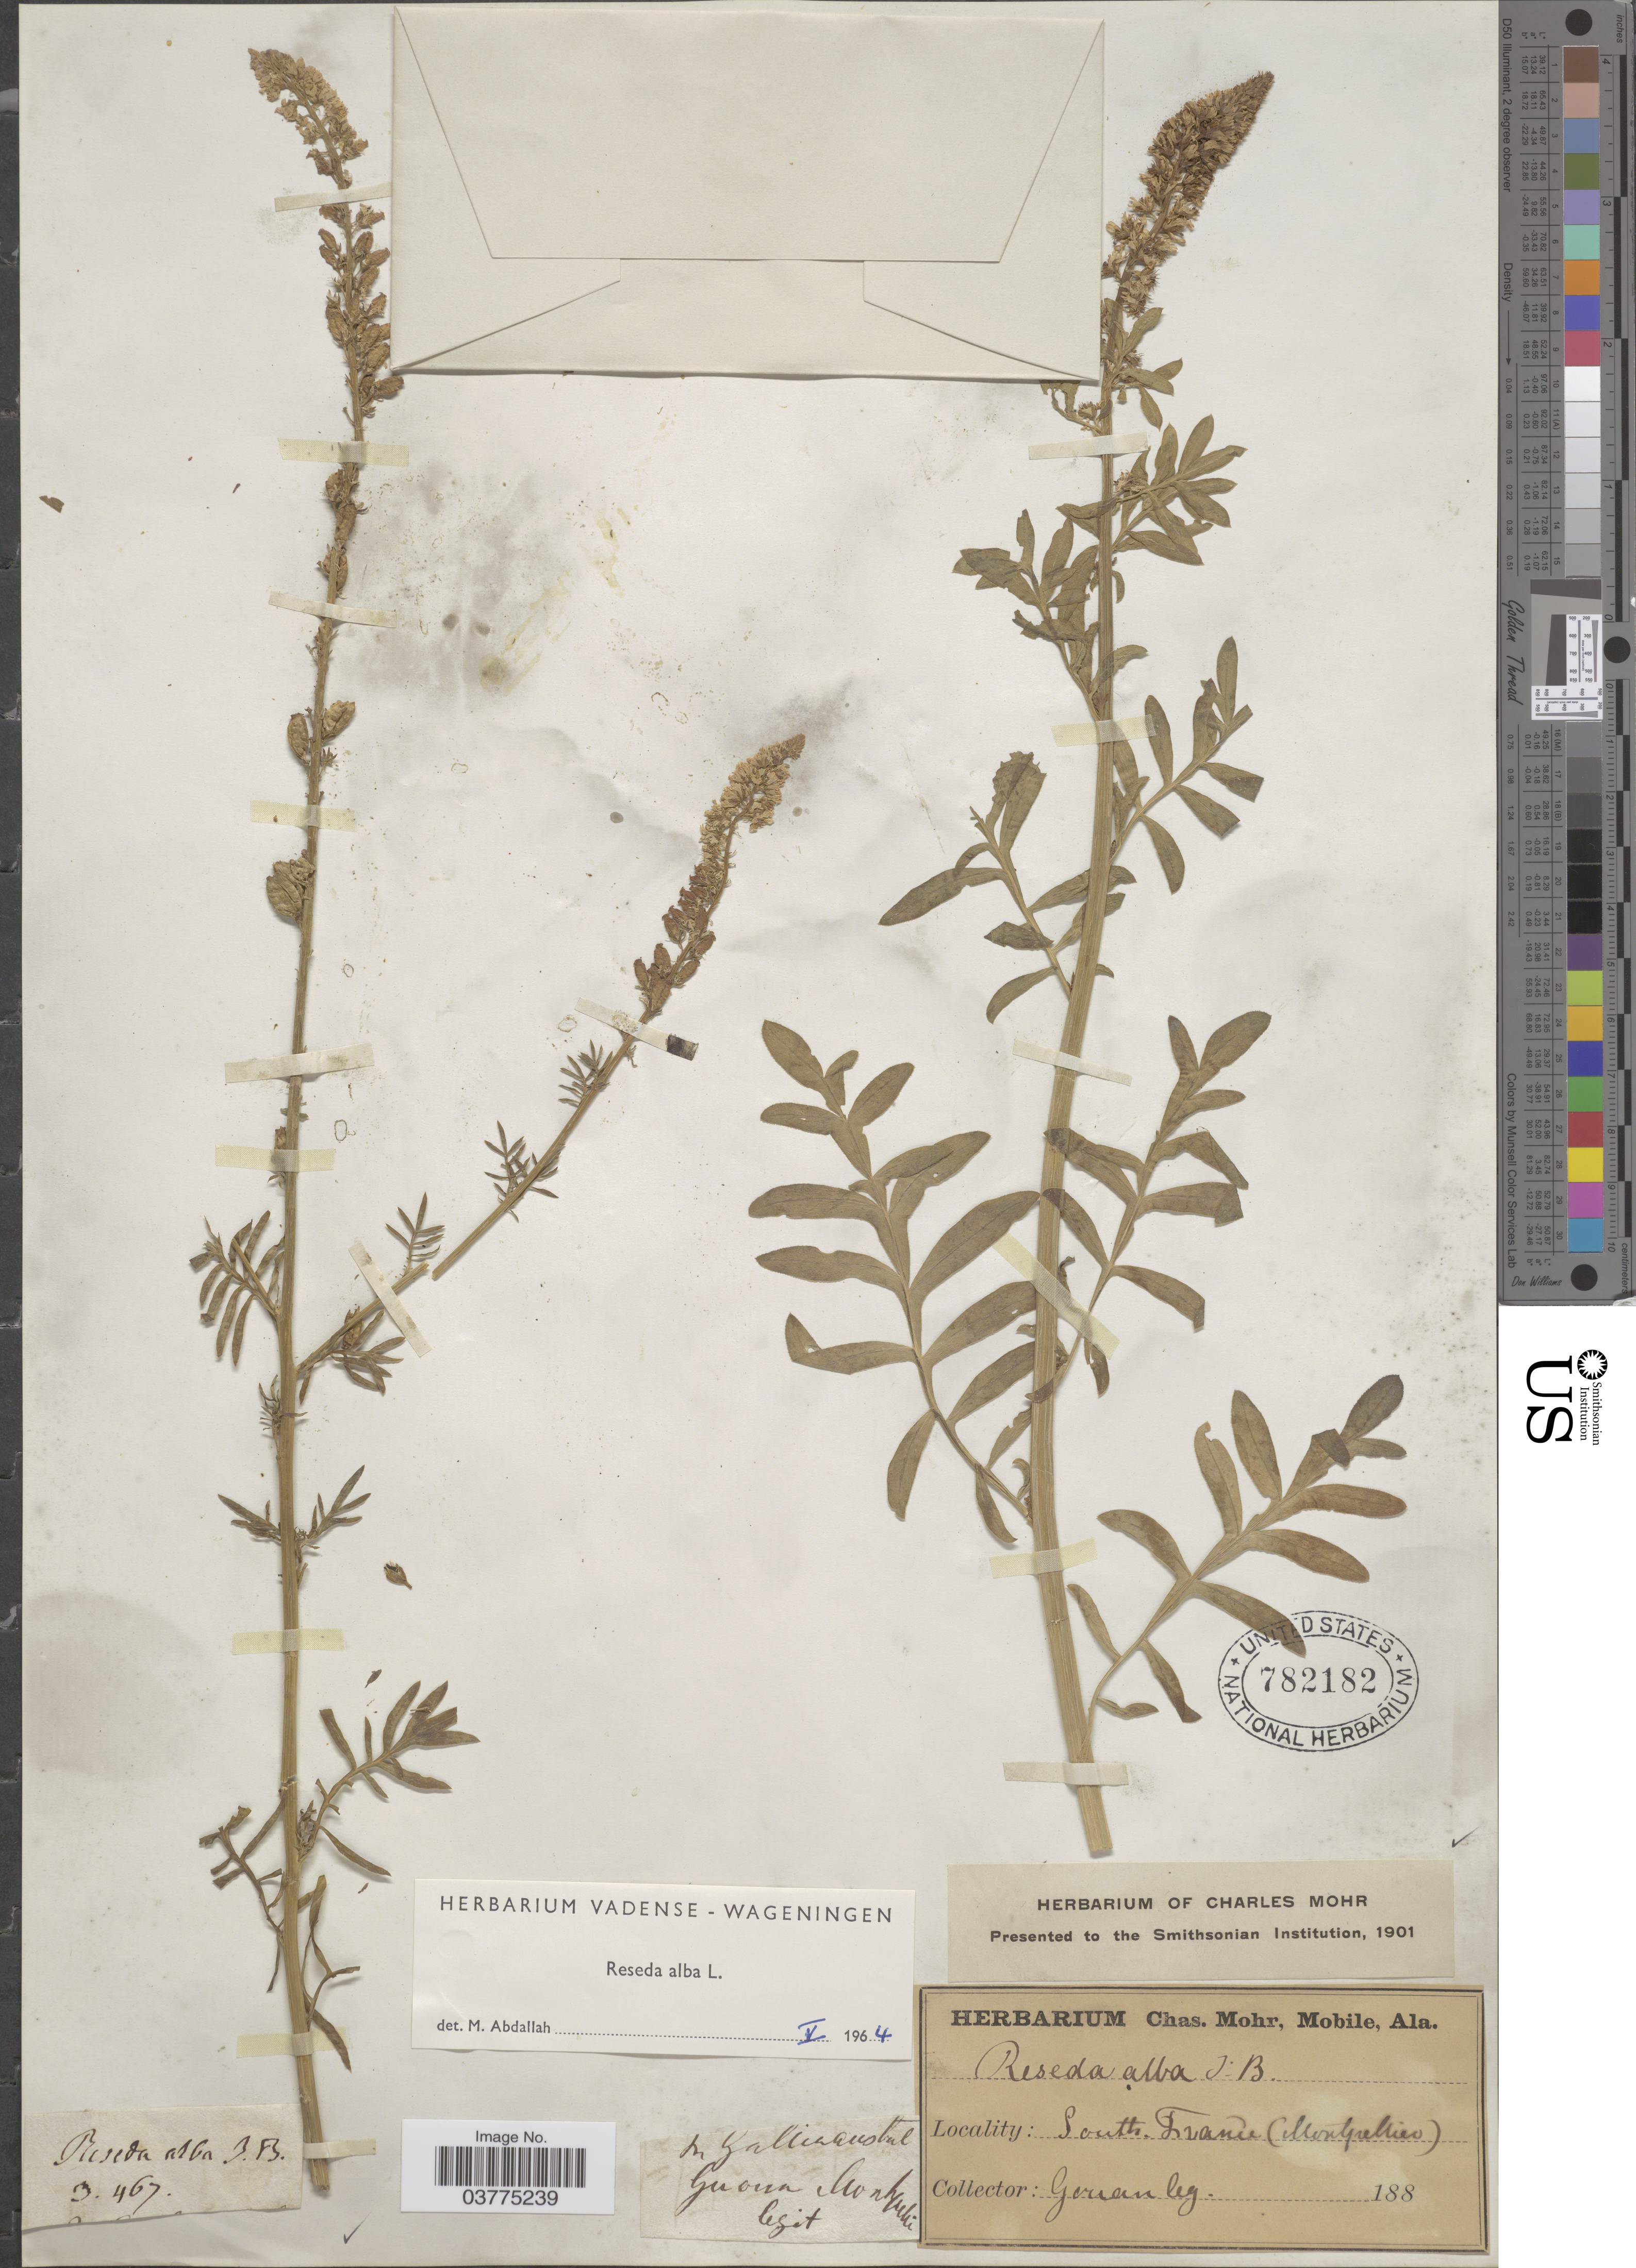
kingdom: Plantae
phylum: Tracheophyta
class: Magnoliopsida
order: Brassicales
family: Resedaceae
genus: Reseda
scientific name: Reseda alba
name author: L.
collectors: -. Gouan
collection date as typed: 188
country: France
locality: South France (Montpellier).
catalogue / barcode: US 782182